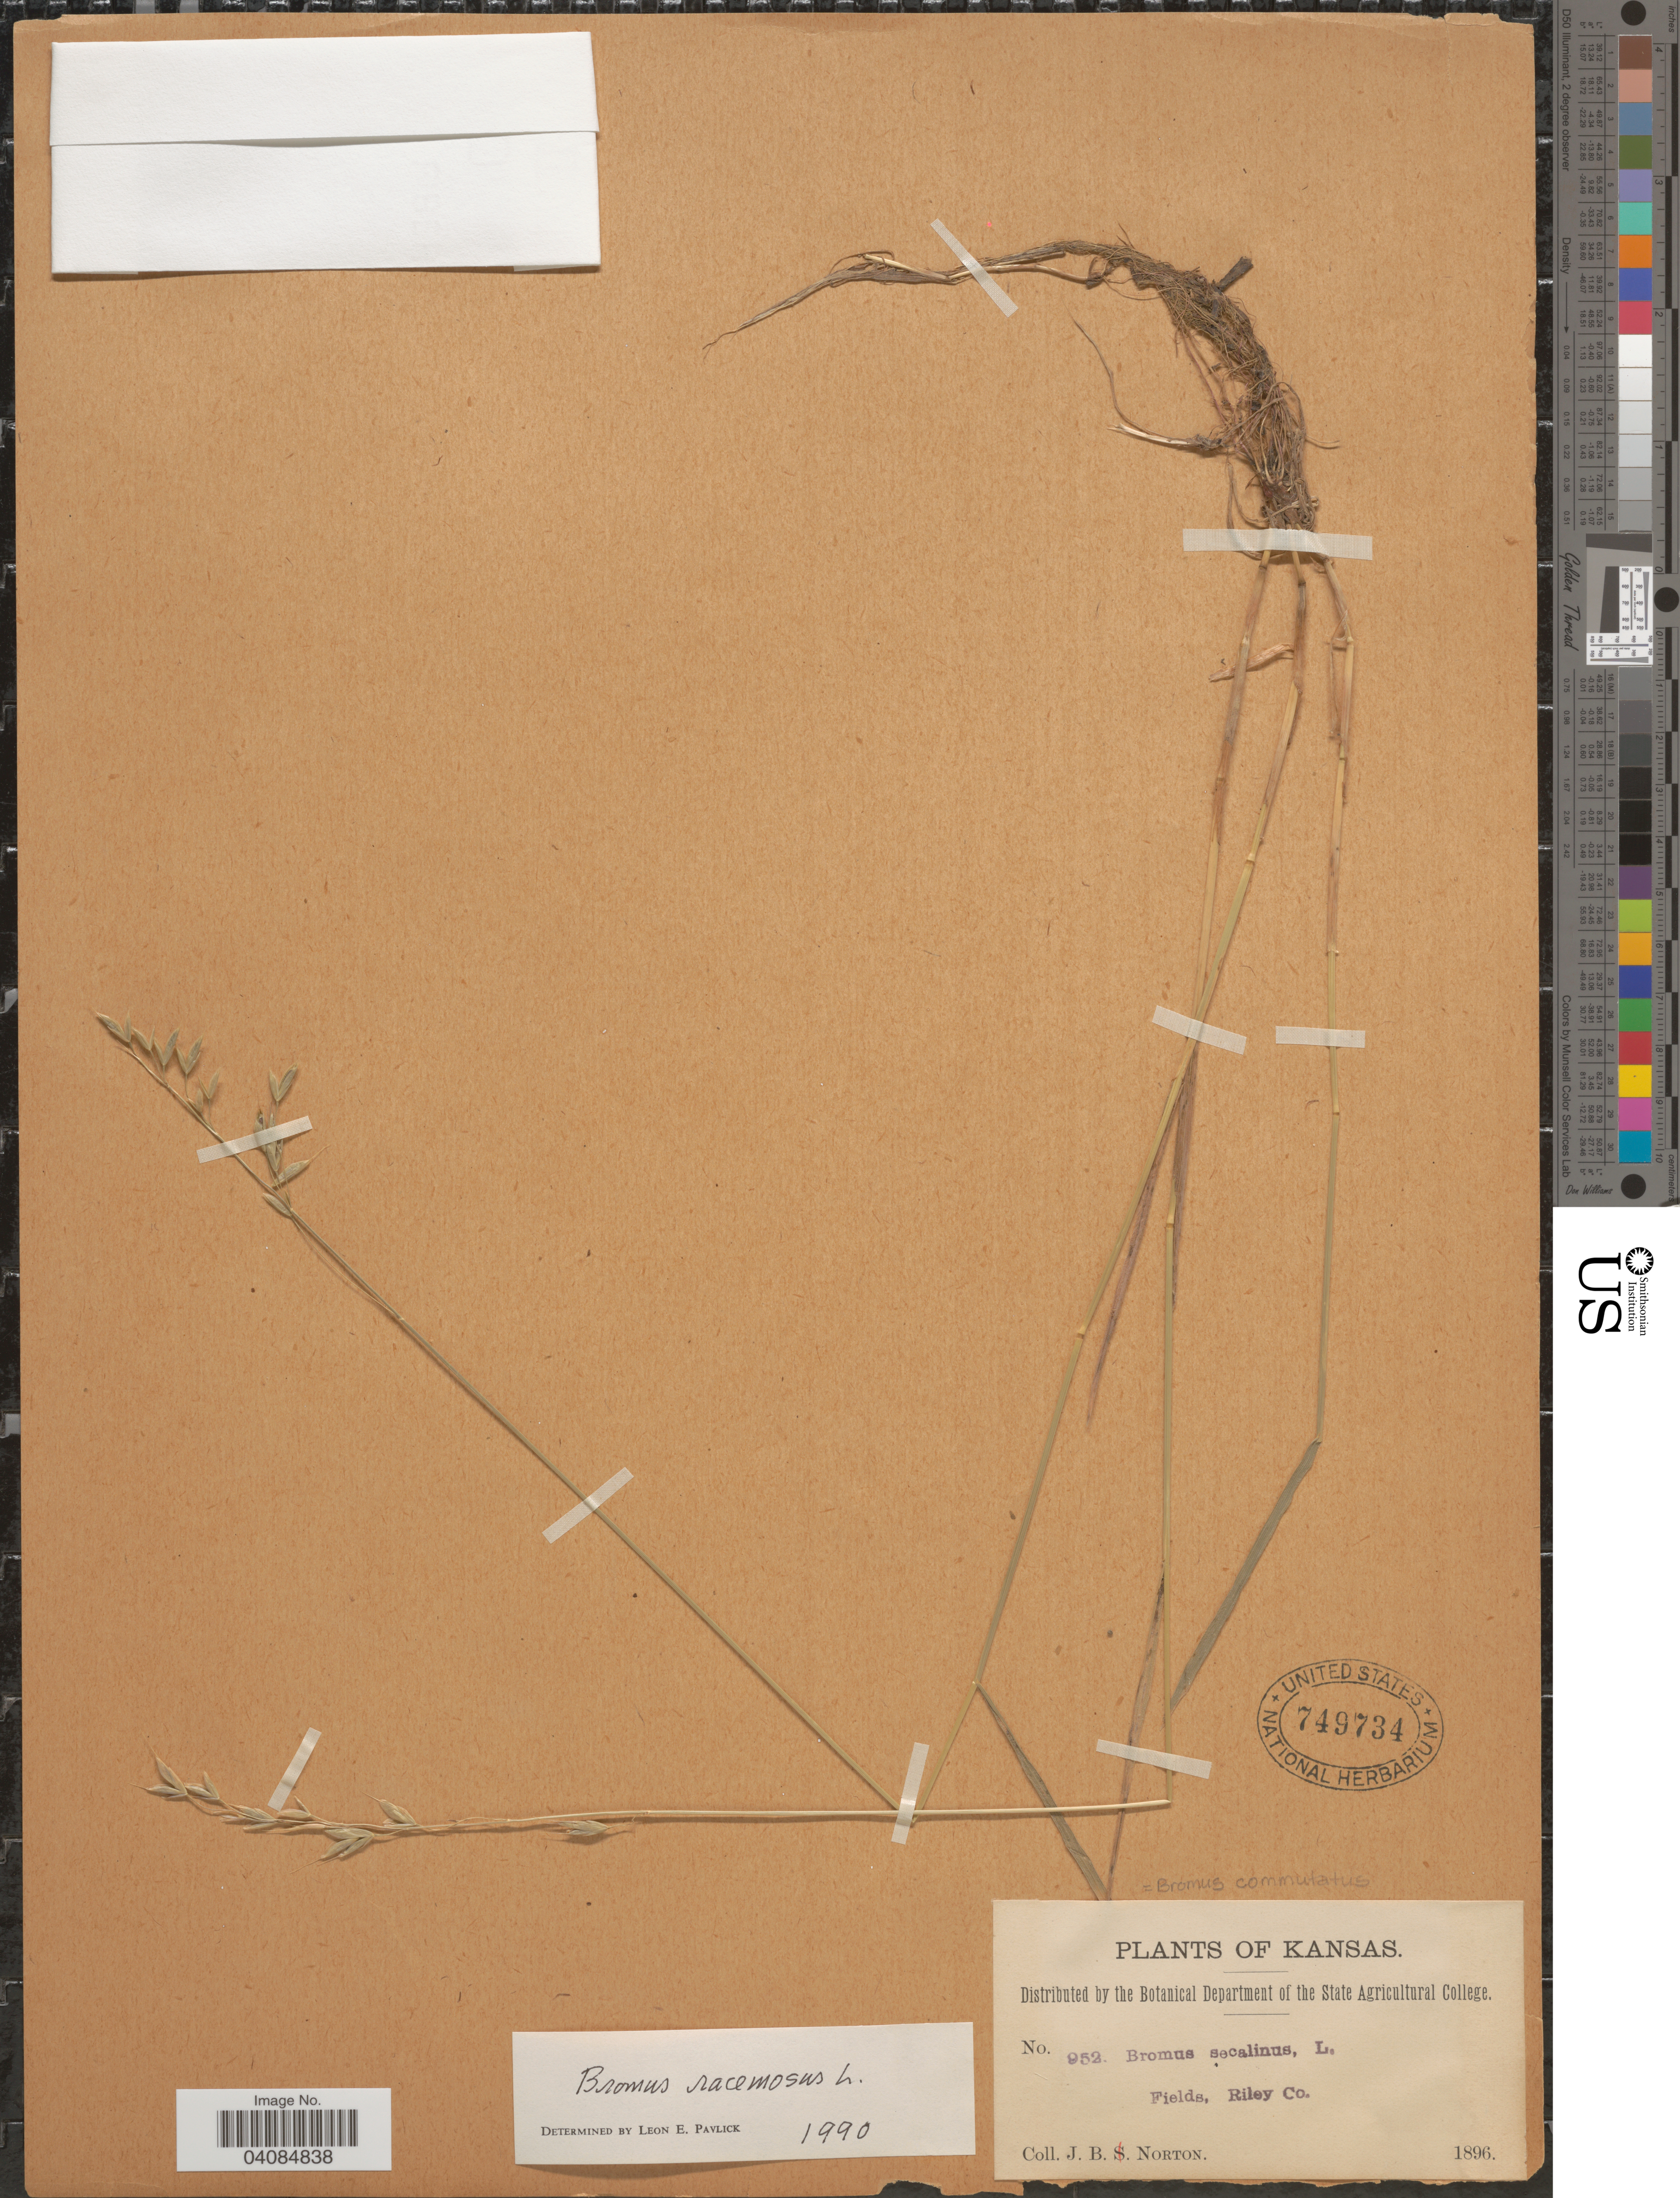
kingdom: Plantae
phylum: Tracheophyta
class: Liliopsida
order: Poales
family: Poaceae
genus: Bromus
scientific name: Bromus racemosus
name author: L.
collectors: J. B. Norton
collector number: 952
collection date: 1896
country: United States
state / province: Kansas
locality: Fields, Riley Co.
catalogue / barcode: US 749734